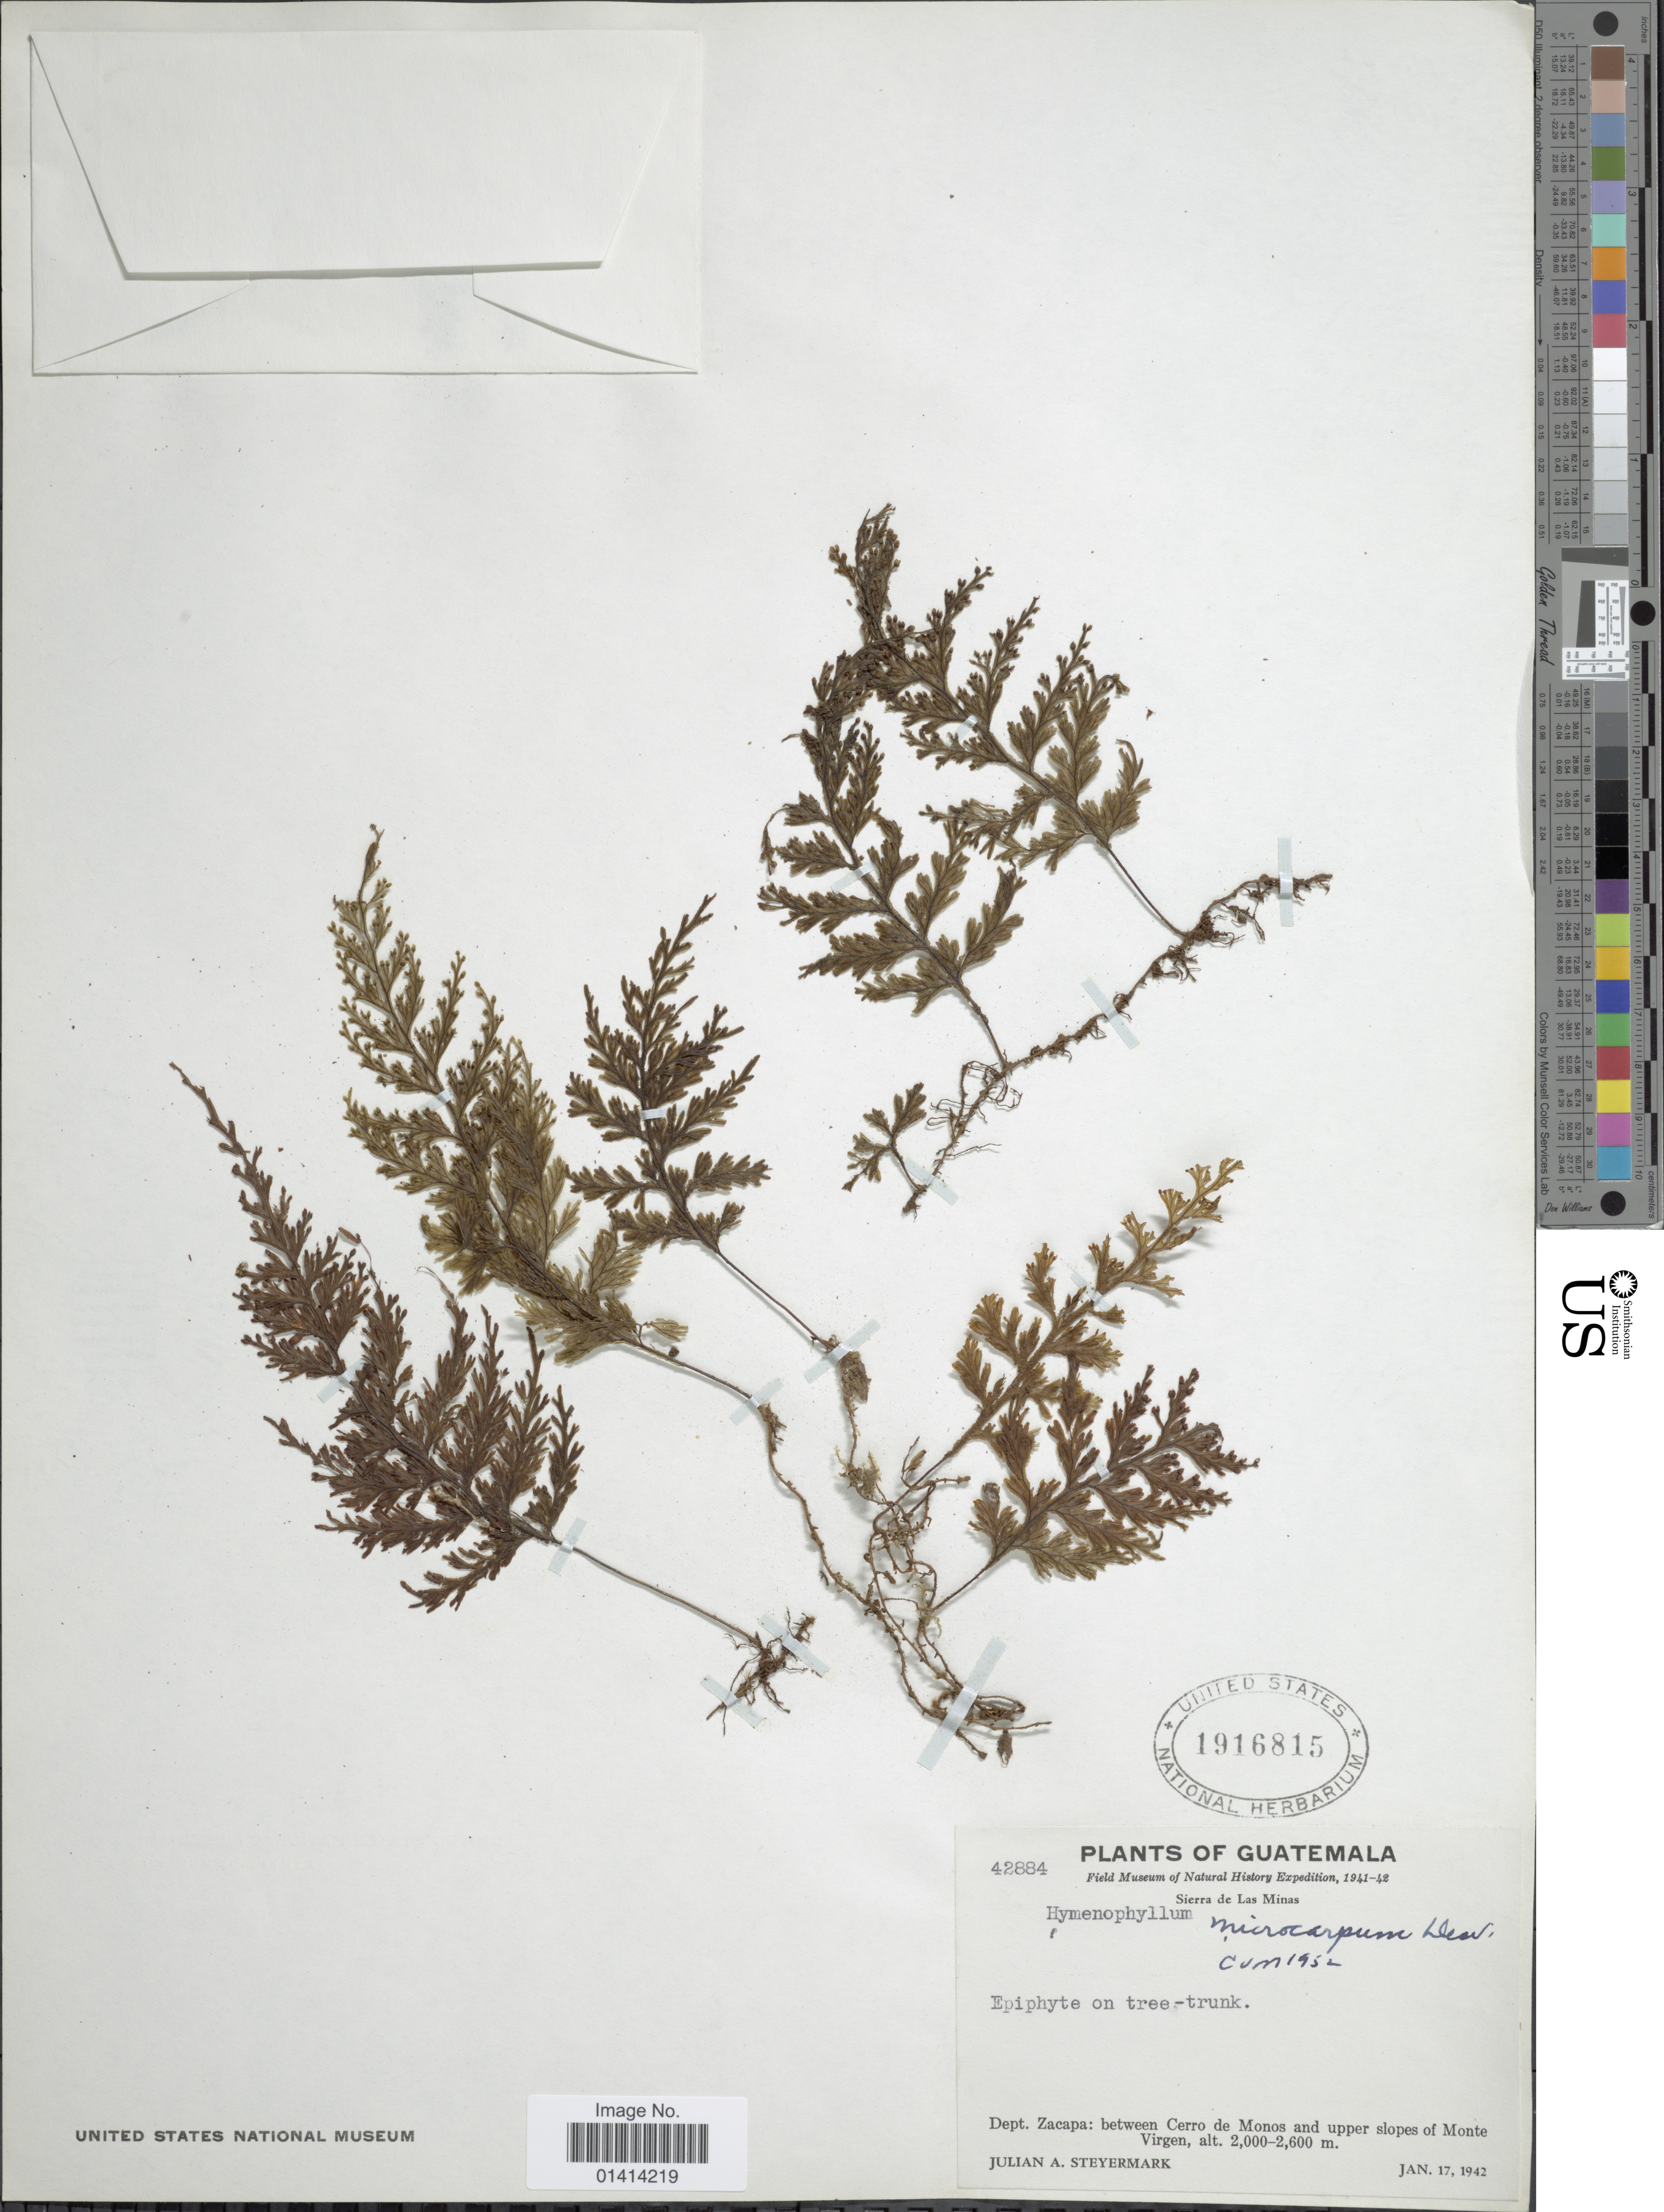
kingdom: Plantae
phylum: Tracheophyta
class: Polypodiopsida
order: Hymenophyllales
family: Hymenophyllaceae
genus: Hymenophyllum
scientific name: Hymenophyllum microcarpum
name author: (Desv.) Lellinger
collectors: J. Steyermark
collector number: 42884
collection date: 1942-01-17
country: Guatemala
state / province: Zacapa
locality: Dept Zacapa: between Cerro de Monos and upper slopes of Monte Virgen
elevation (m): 2000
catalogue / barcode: US 1916815